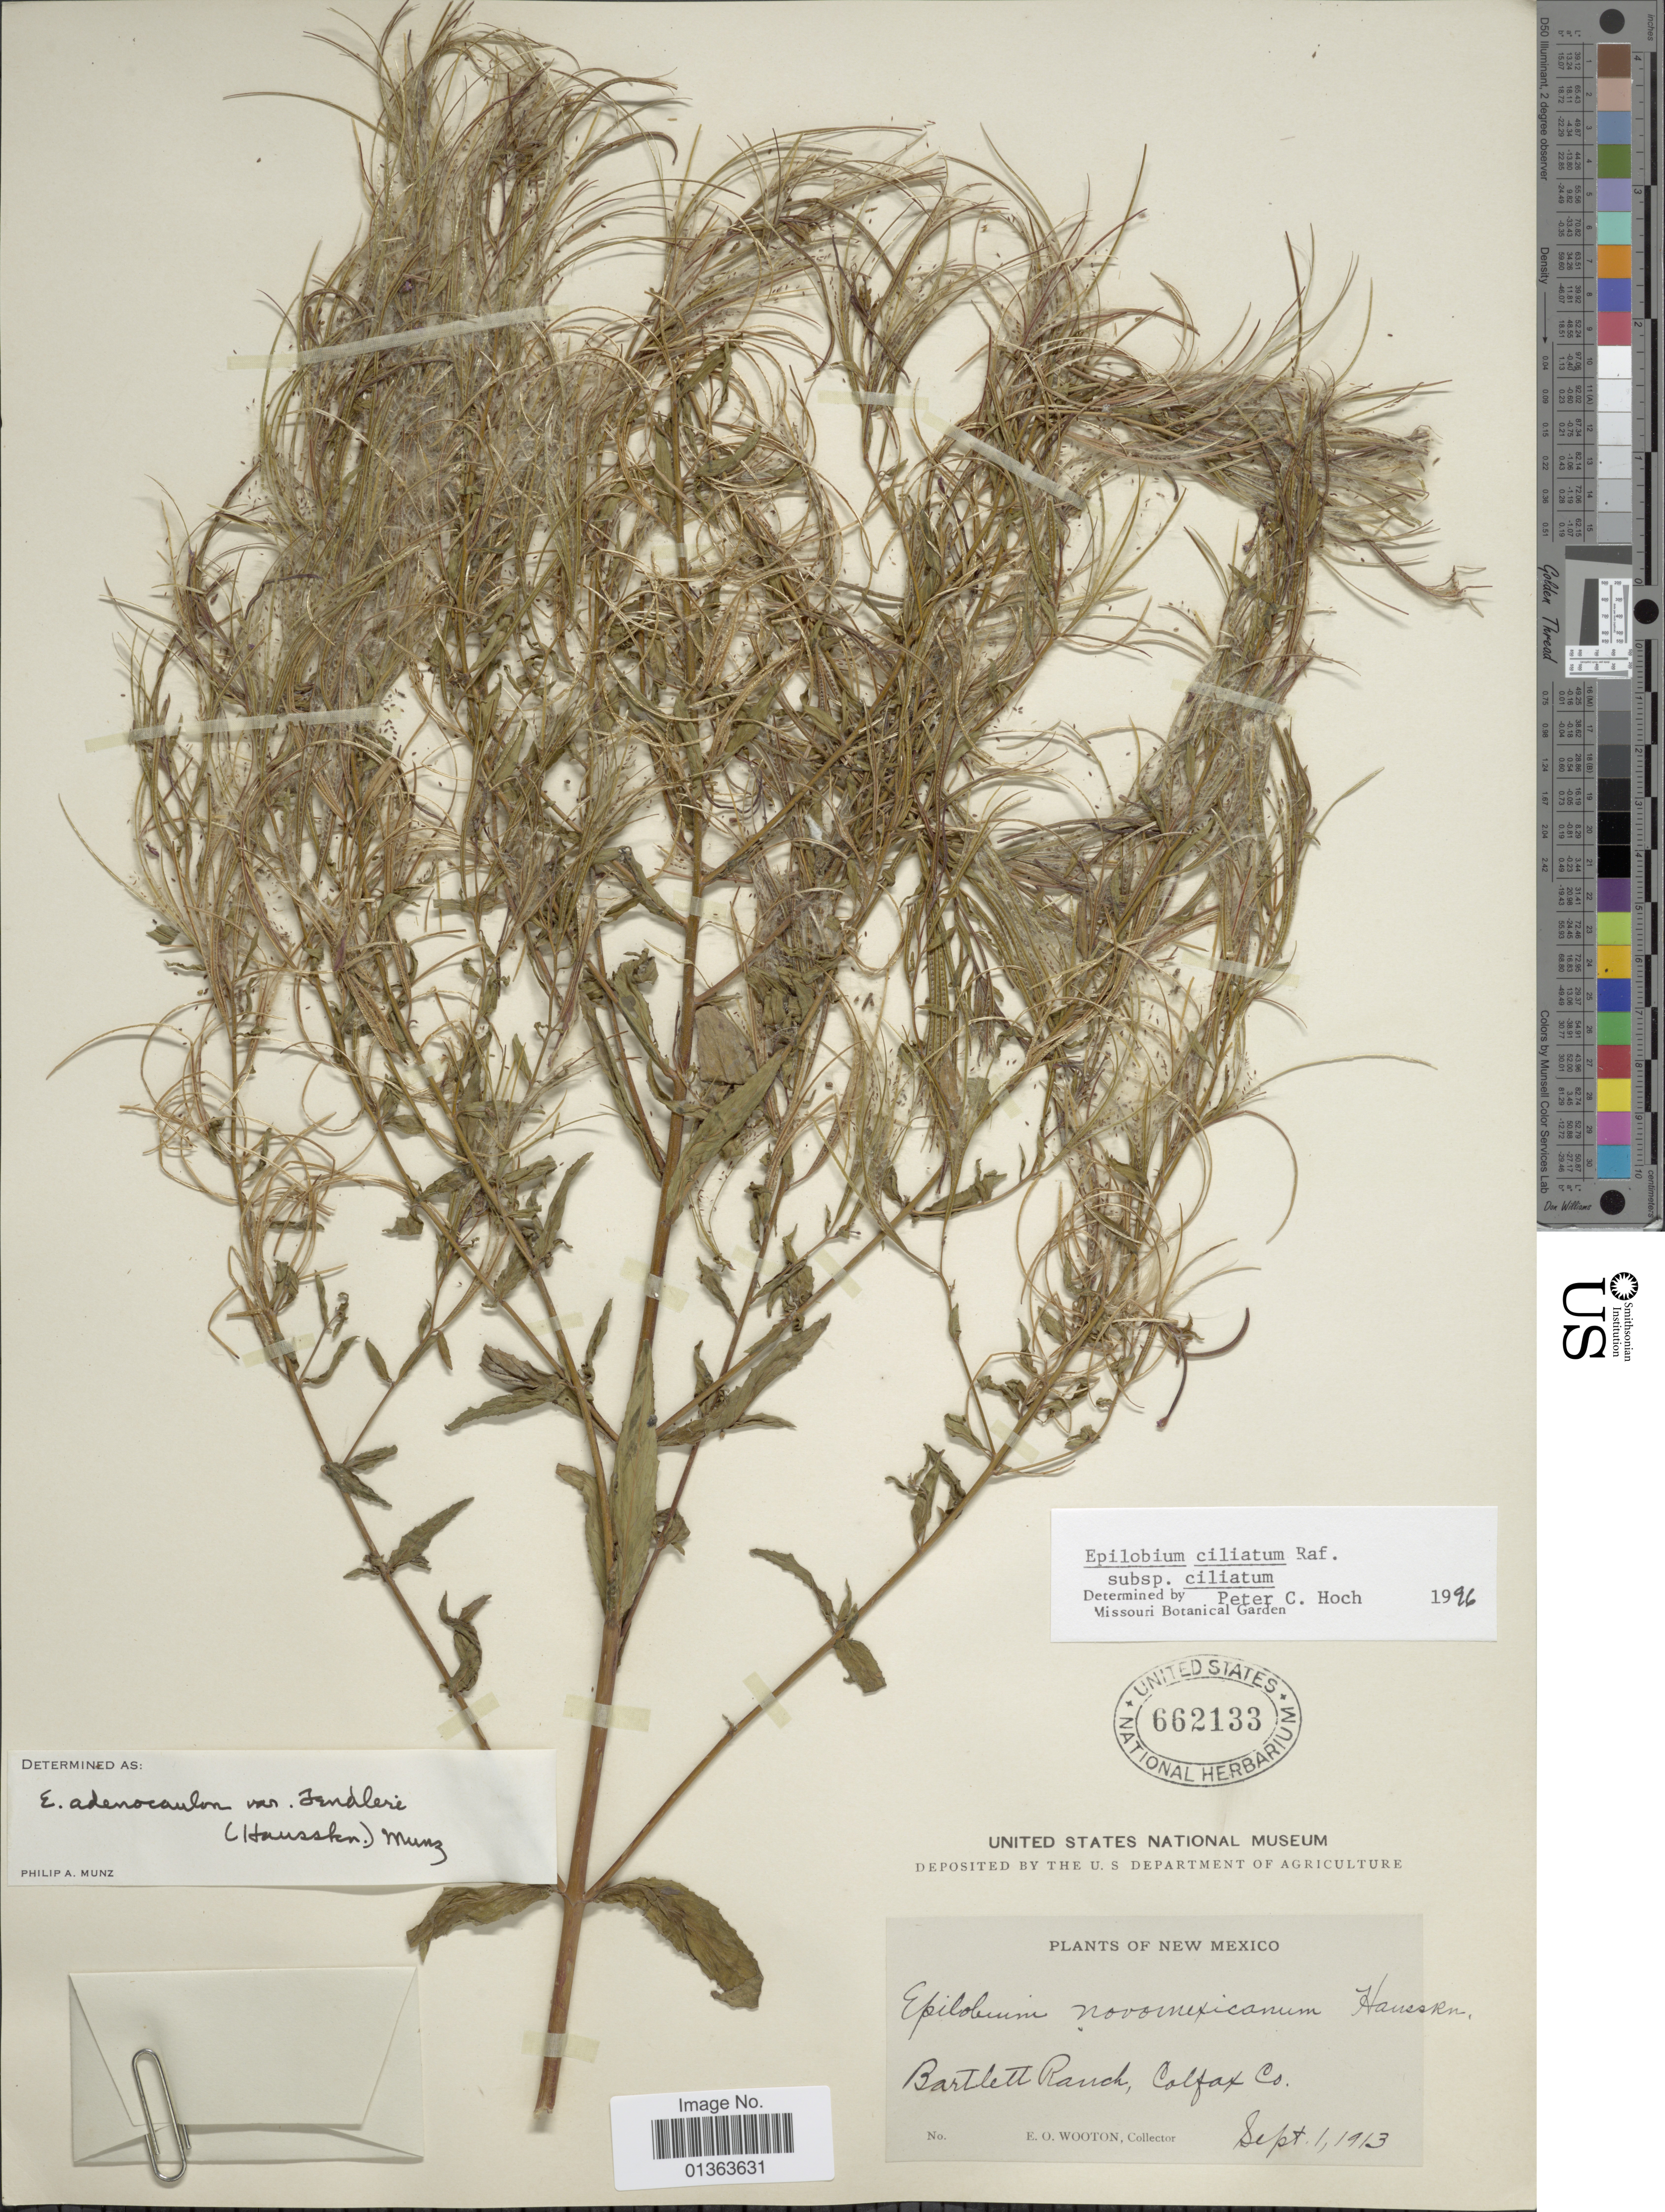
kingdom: Plantae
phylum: Tracheophyta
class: Magnoliopsida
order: Myrtales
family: Onagraceae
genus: Epilobium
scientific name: Epilobium ciliatum subsp. ciliatum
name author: Raf.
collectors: E. O. Wooton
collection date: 1913-09-01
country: United States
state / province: New Mexico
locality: Bartlett Ranch, Colfax Co.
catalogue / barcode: US 662133